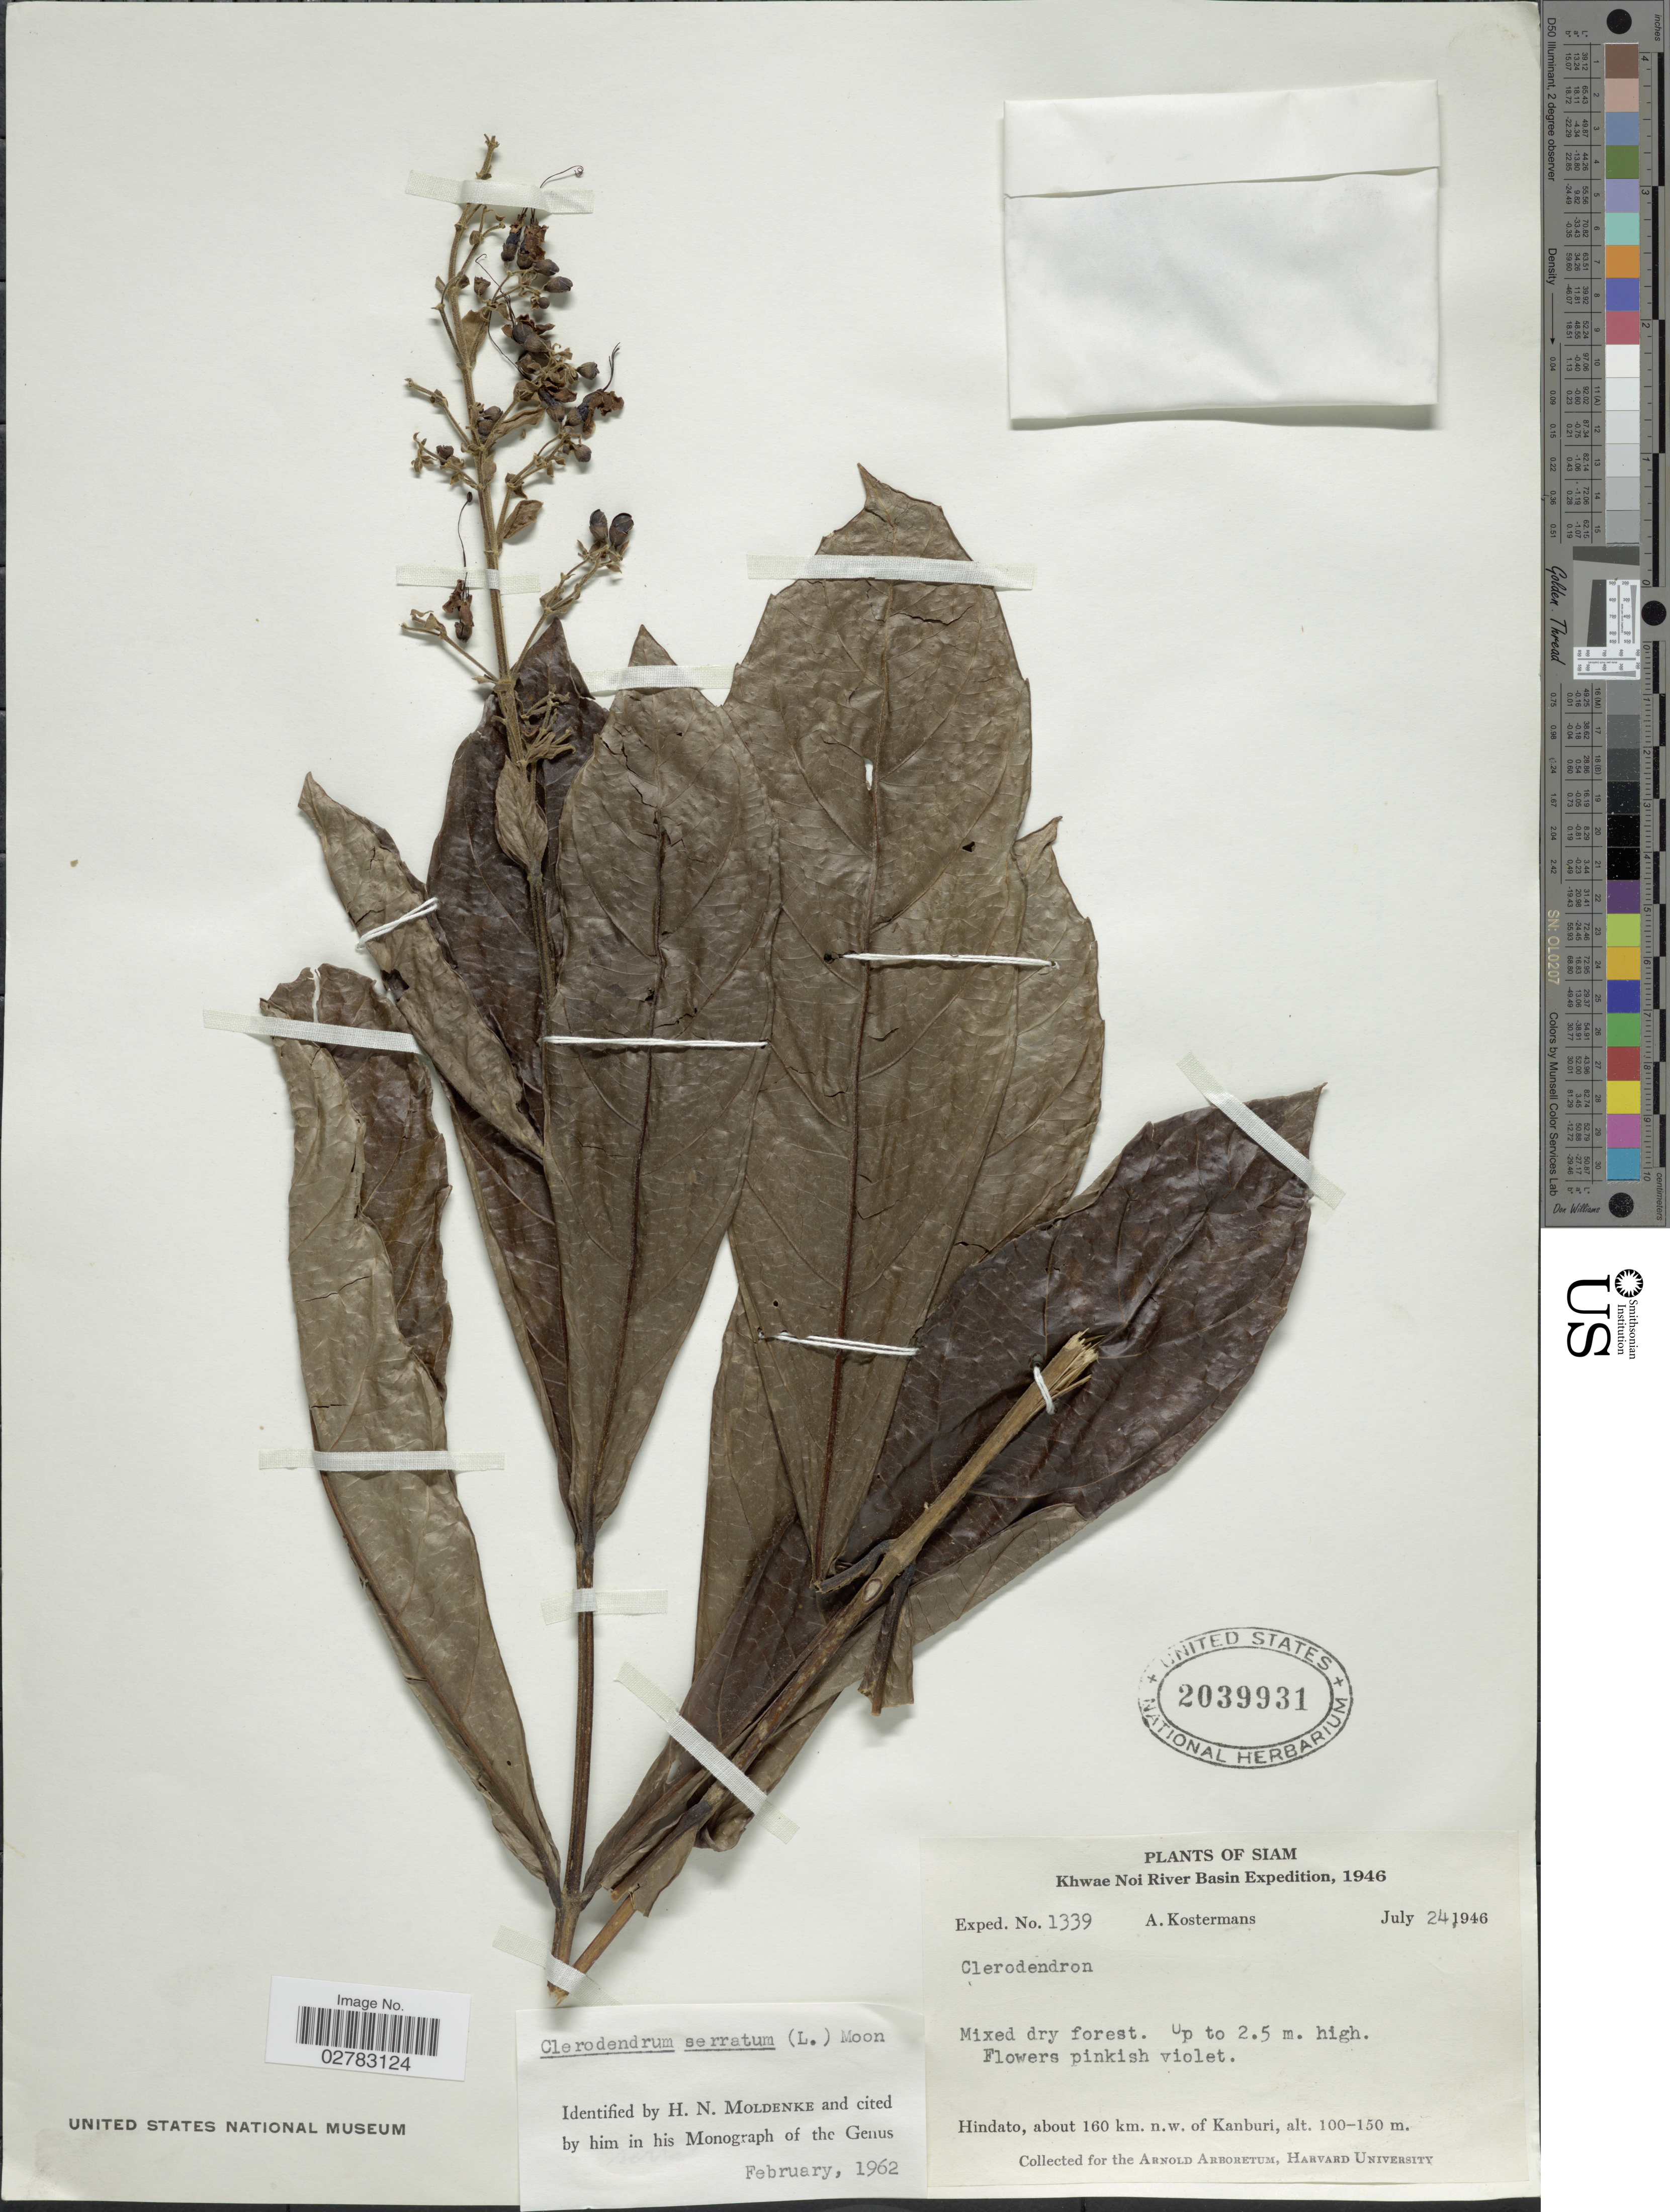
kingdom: Plantae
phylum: Tracheophyta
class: Magnoliopsida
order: Lamiales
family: Lamiaceae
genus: Clerodendrum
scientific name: Clerodendrum serratum var. serratum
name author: (L.) Moon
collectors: A. J. G. Kostermans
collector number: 1339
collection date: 1946-07-24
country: Thailand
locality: Siam. Khwae Noi River Basin. Hindato, about 160 km. n.w. of Kanburi.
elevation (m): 100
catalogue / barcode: US 2039931